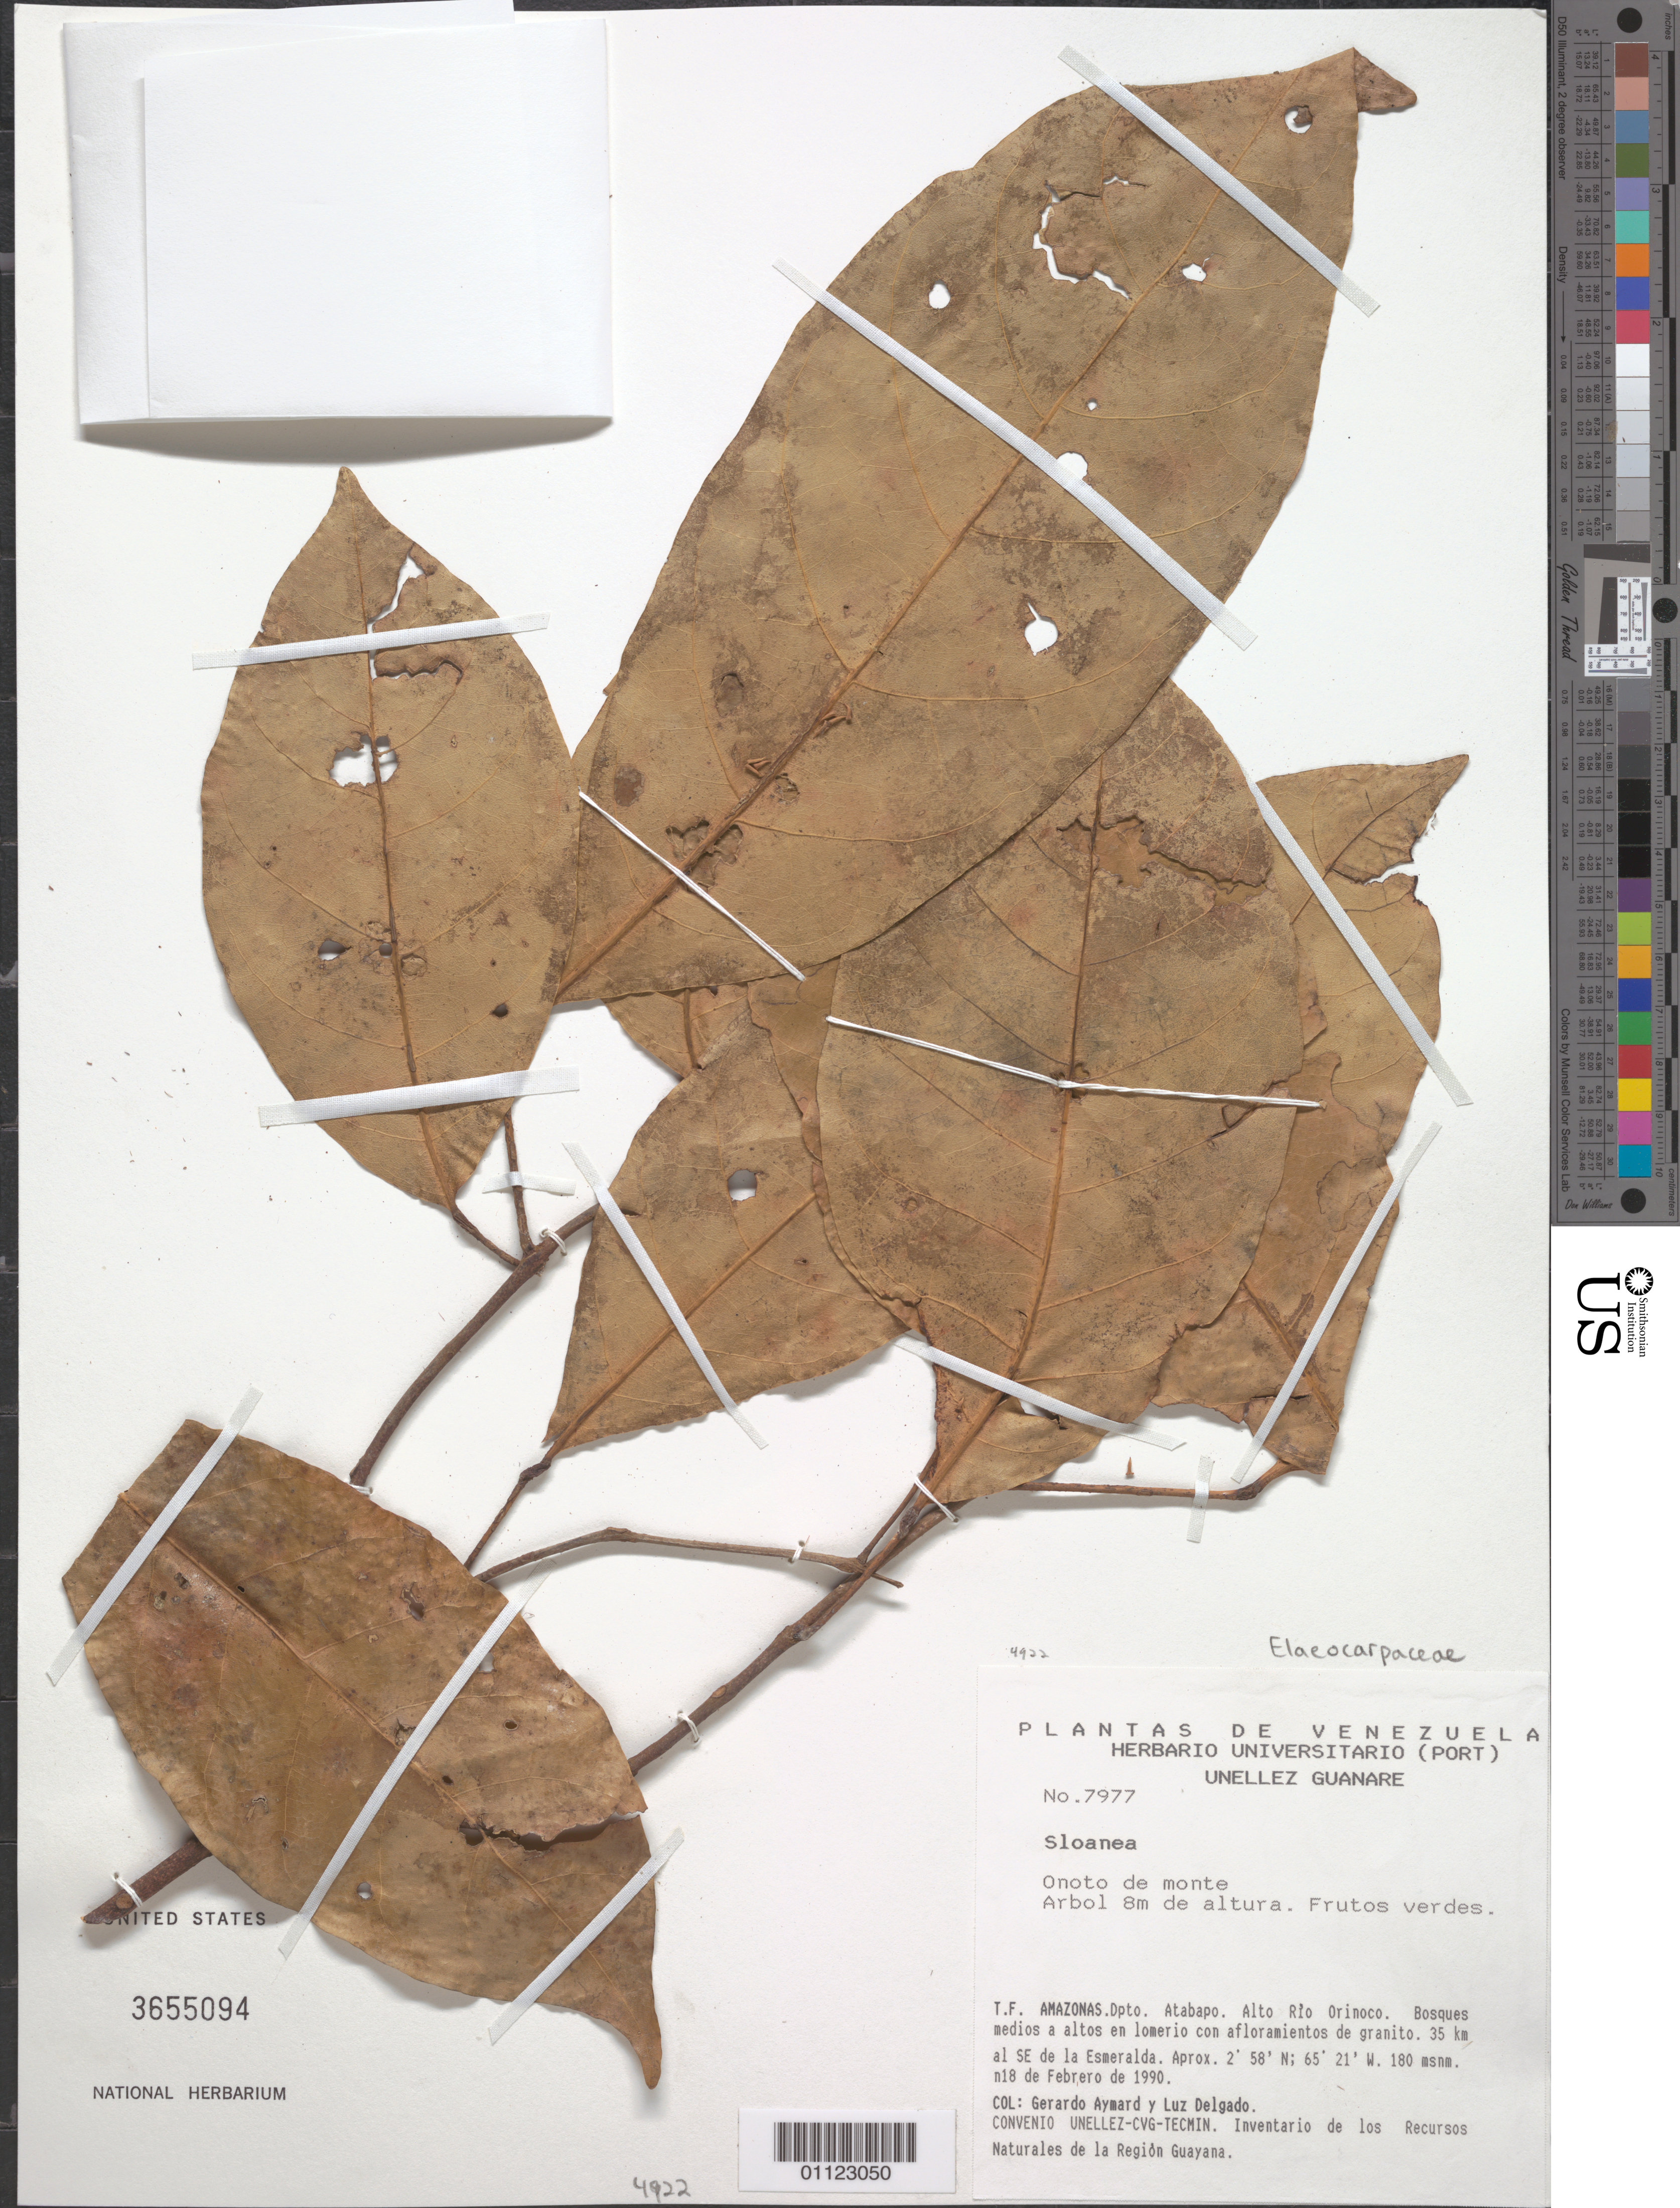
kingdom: Plantae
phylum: Tracheophyta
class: Magnoliopsida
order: Oxalidales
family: Elaeocarpaceae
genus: Sloanea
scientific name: Sloanea sp.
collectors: G. A. Aymard & L. Delgado V.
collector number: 7977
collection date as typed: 18 de Febrero de 1990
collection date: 1990-02-18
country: Venezuela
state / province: Amazonas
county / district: Atabapo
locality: Alto Rio Orinoco. 35km al SE de la Esmeralda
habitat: Bosques medios a altors en lomerio con afloramientos de granito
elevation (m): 180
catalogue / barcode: US 3655094